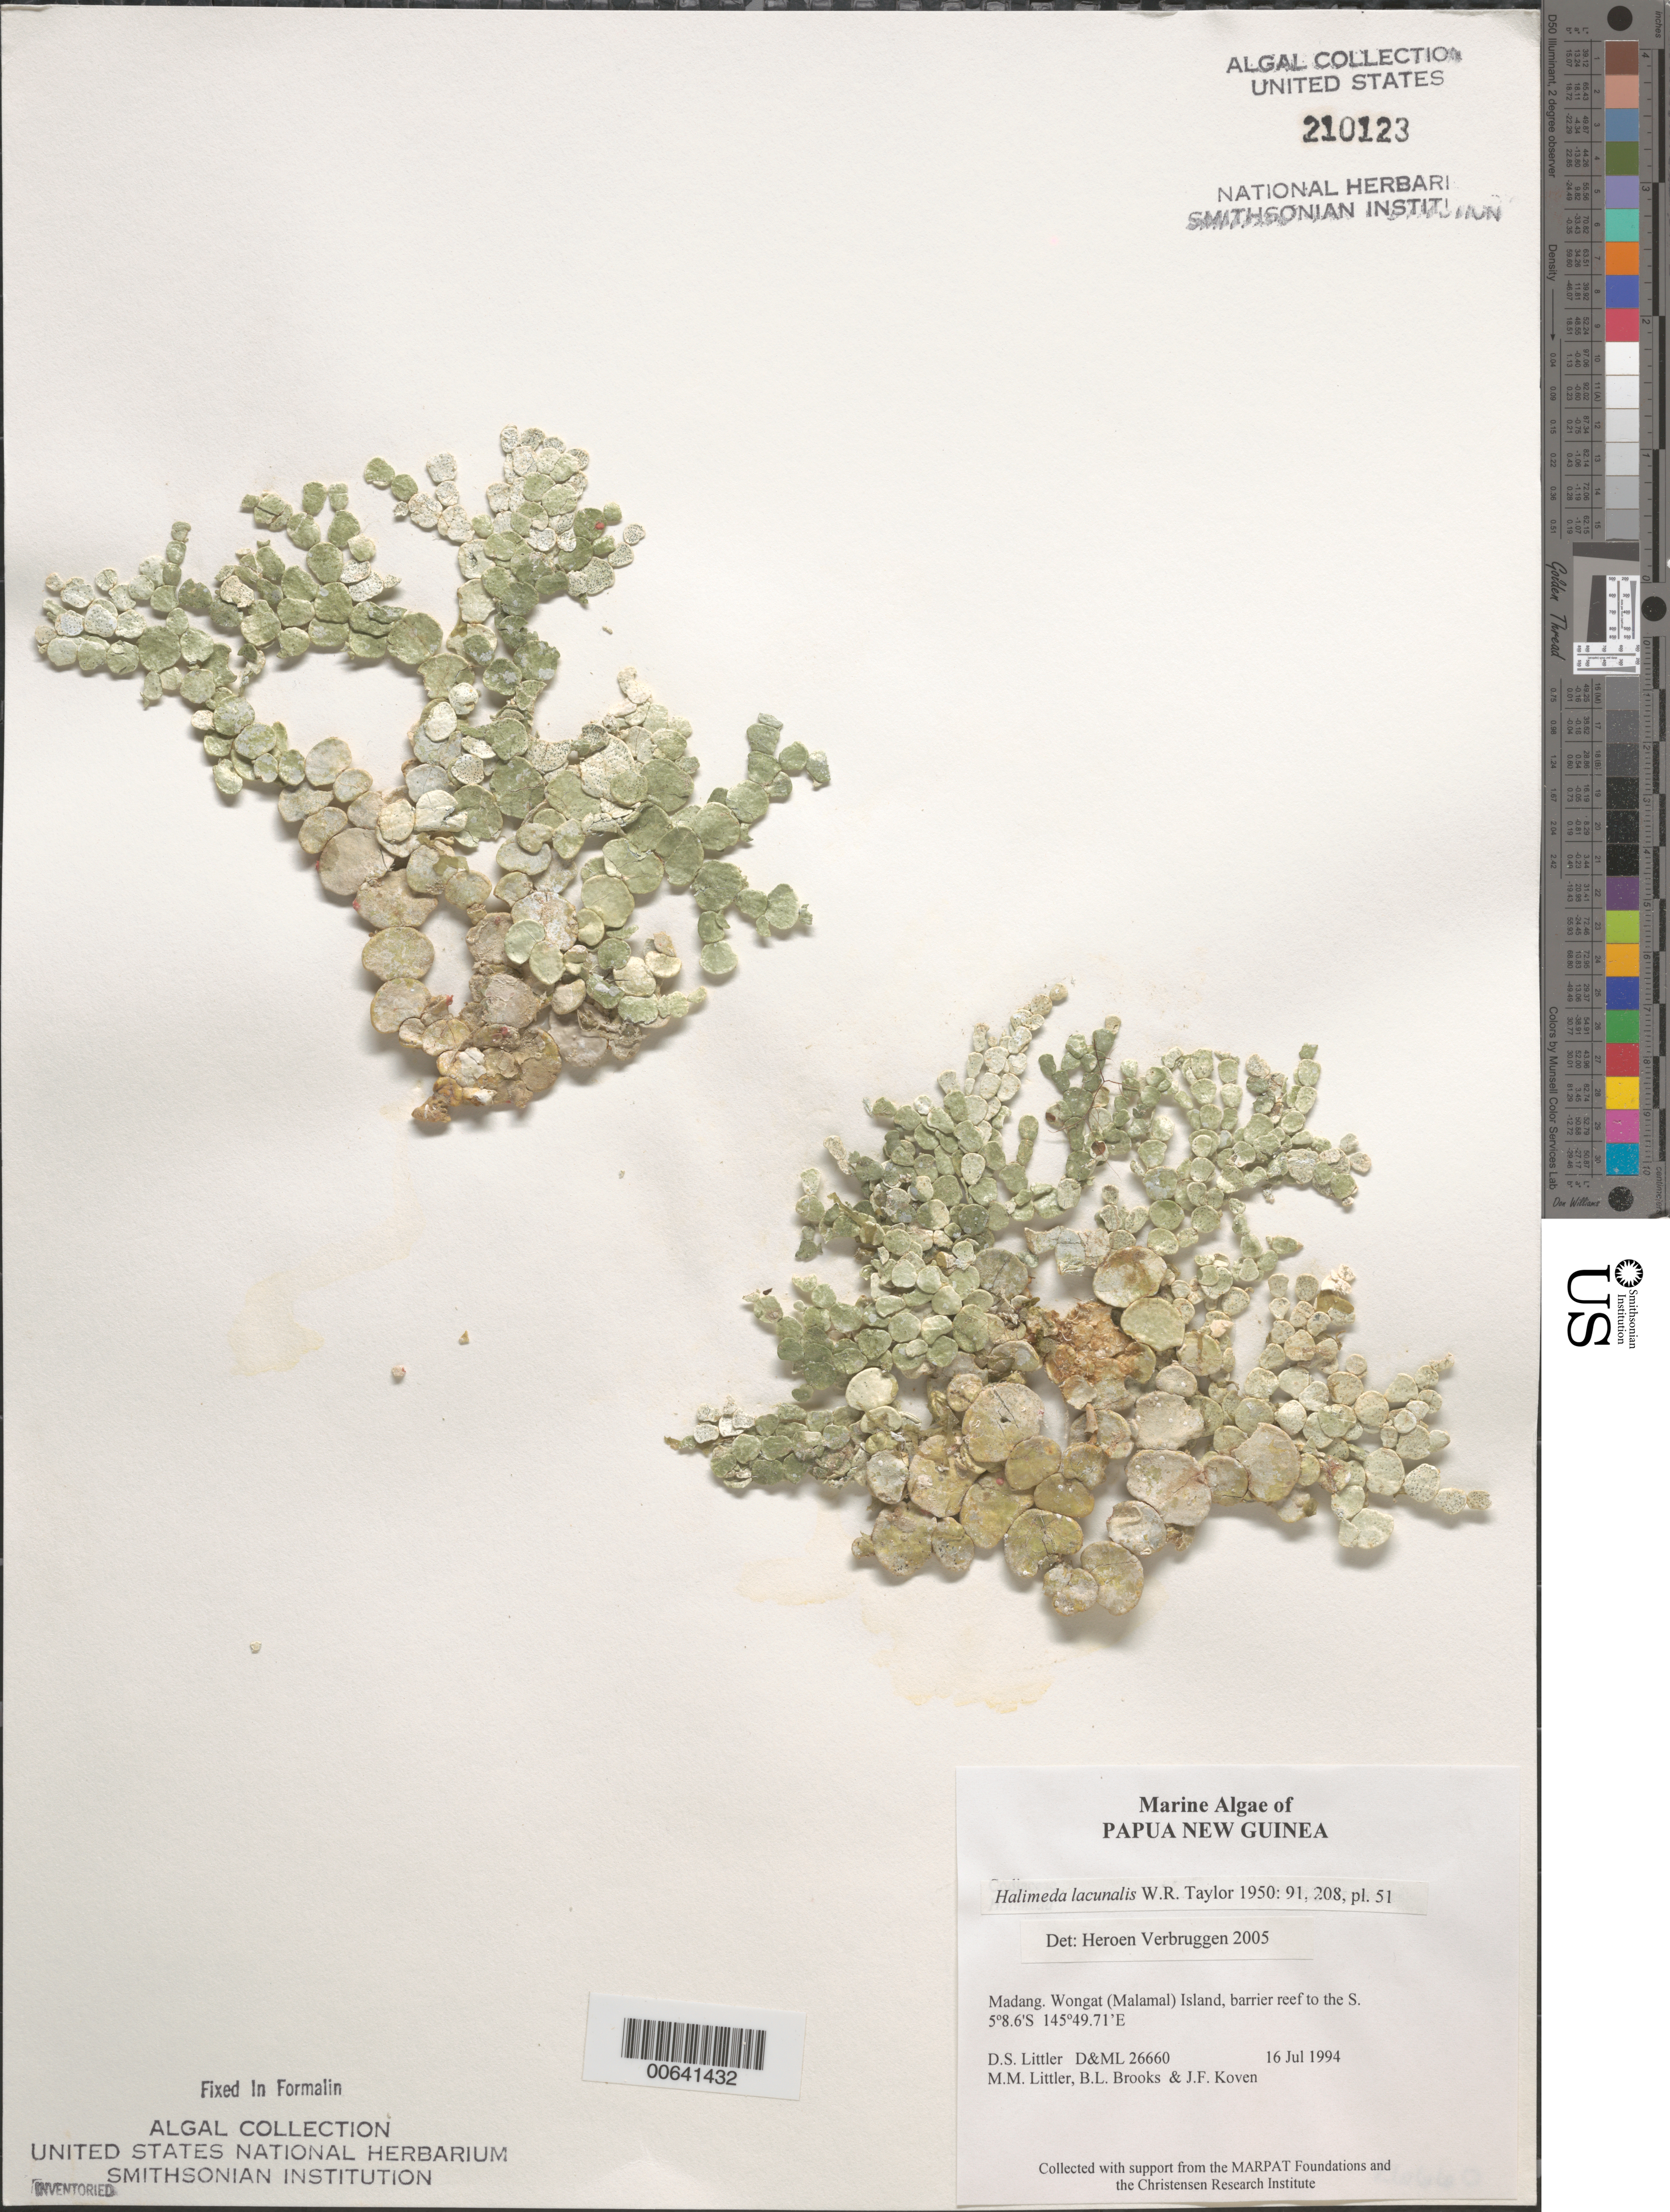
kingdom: Plantae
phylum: Chlorophyta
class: Ulvophyceae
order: Bryopsidales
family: Halimedaceae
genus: Halimeda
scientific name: Halimeda lacunalis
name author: W.R. Taylor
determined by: Verbruggen, H.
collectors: D. S. Littler, M. M. Littler, B. Brooks & J. Koven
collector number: D&ML 26660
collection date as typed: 16 Jul 1994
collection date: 1994-07-16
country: Papua New Guinea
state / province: Madang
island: Wongat [Malamal]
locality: Barrier reef to south of island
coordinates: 5 8.6'S, 145 49.71'E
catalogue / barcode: US 210123